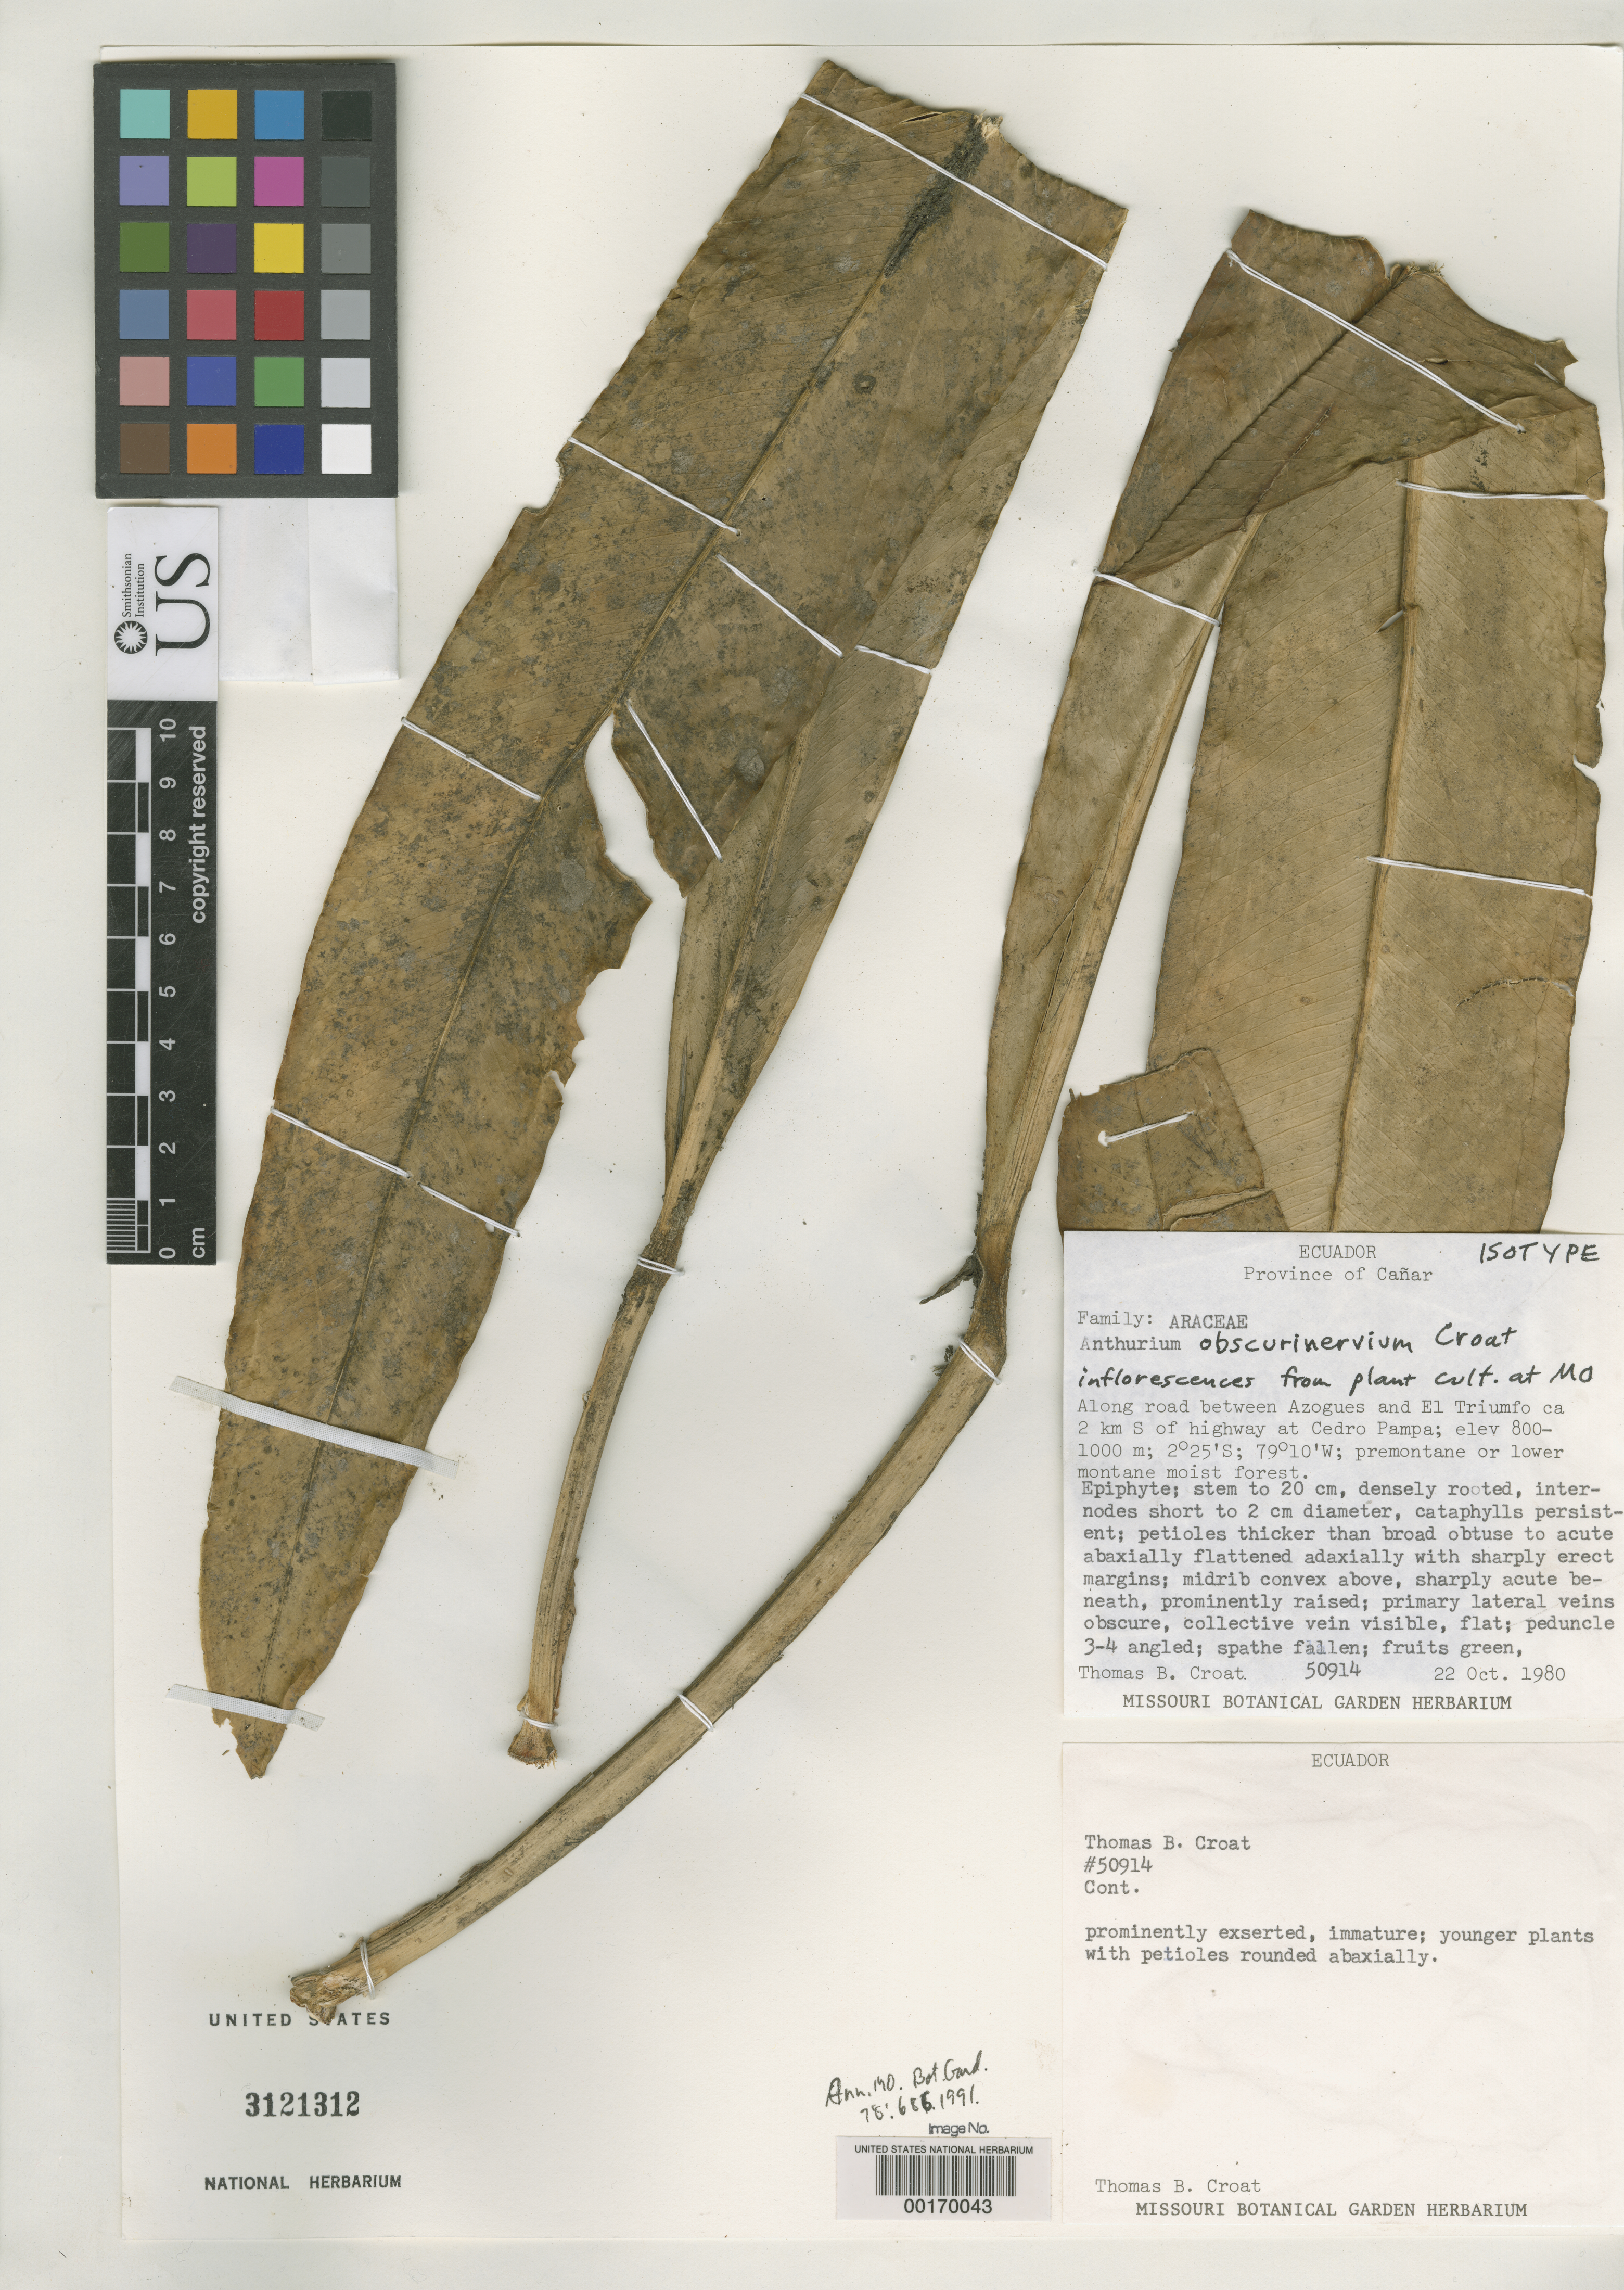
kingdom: Plantae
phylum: Tracheophyta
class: Liliopsida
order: Alismatales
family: Araceae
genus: Anthurium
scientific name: Anthurium obscurinervium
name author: Croat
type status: Isotype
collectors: T. B. Croat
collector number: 50914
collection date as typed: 22 Oct 1980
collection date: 1980-10-22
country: Ecuador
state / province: Cañar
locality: Along road between Azogues and El Triumfo, ca. 2 km S of highway at Cedro Pampa.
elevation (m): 800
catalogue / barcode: US 3121312